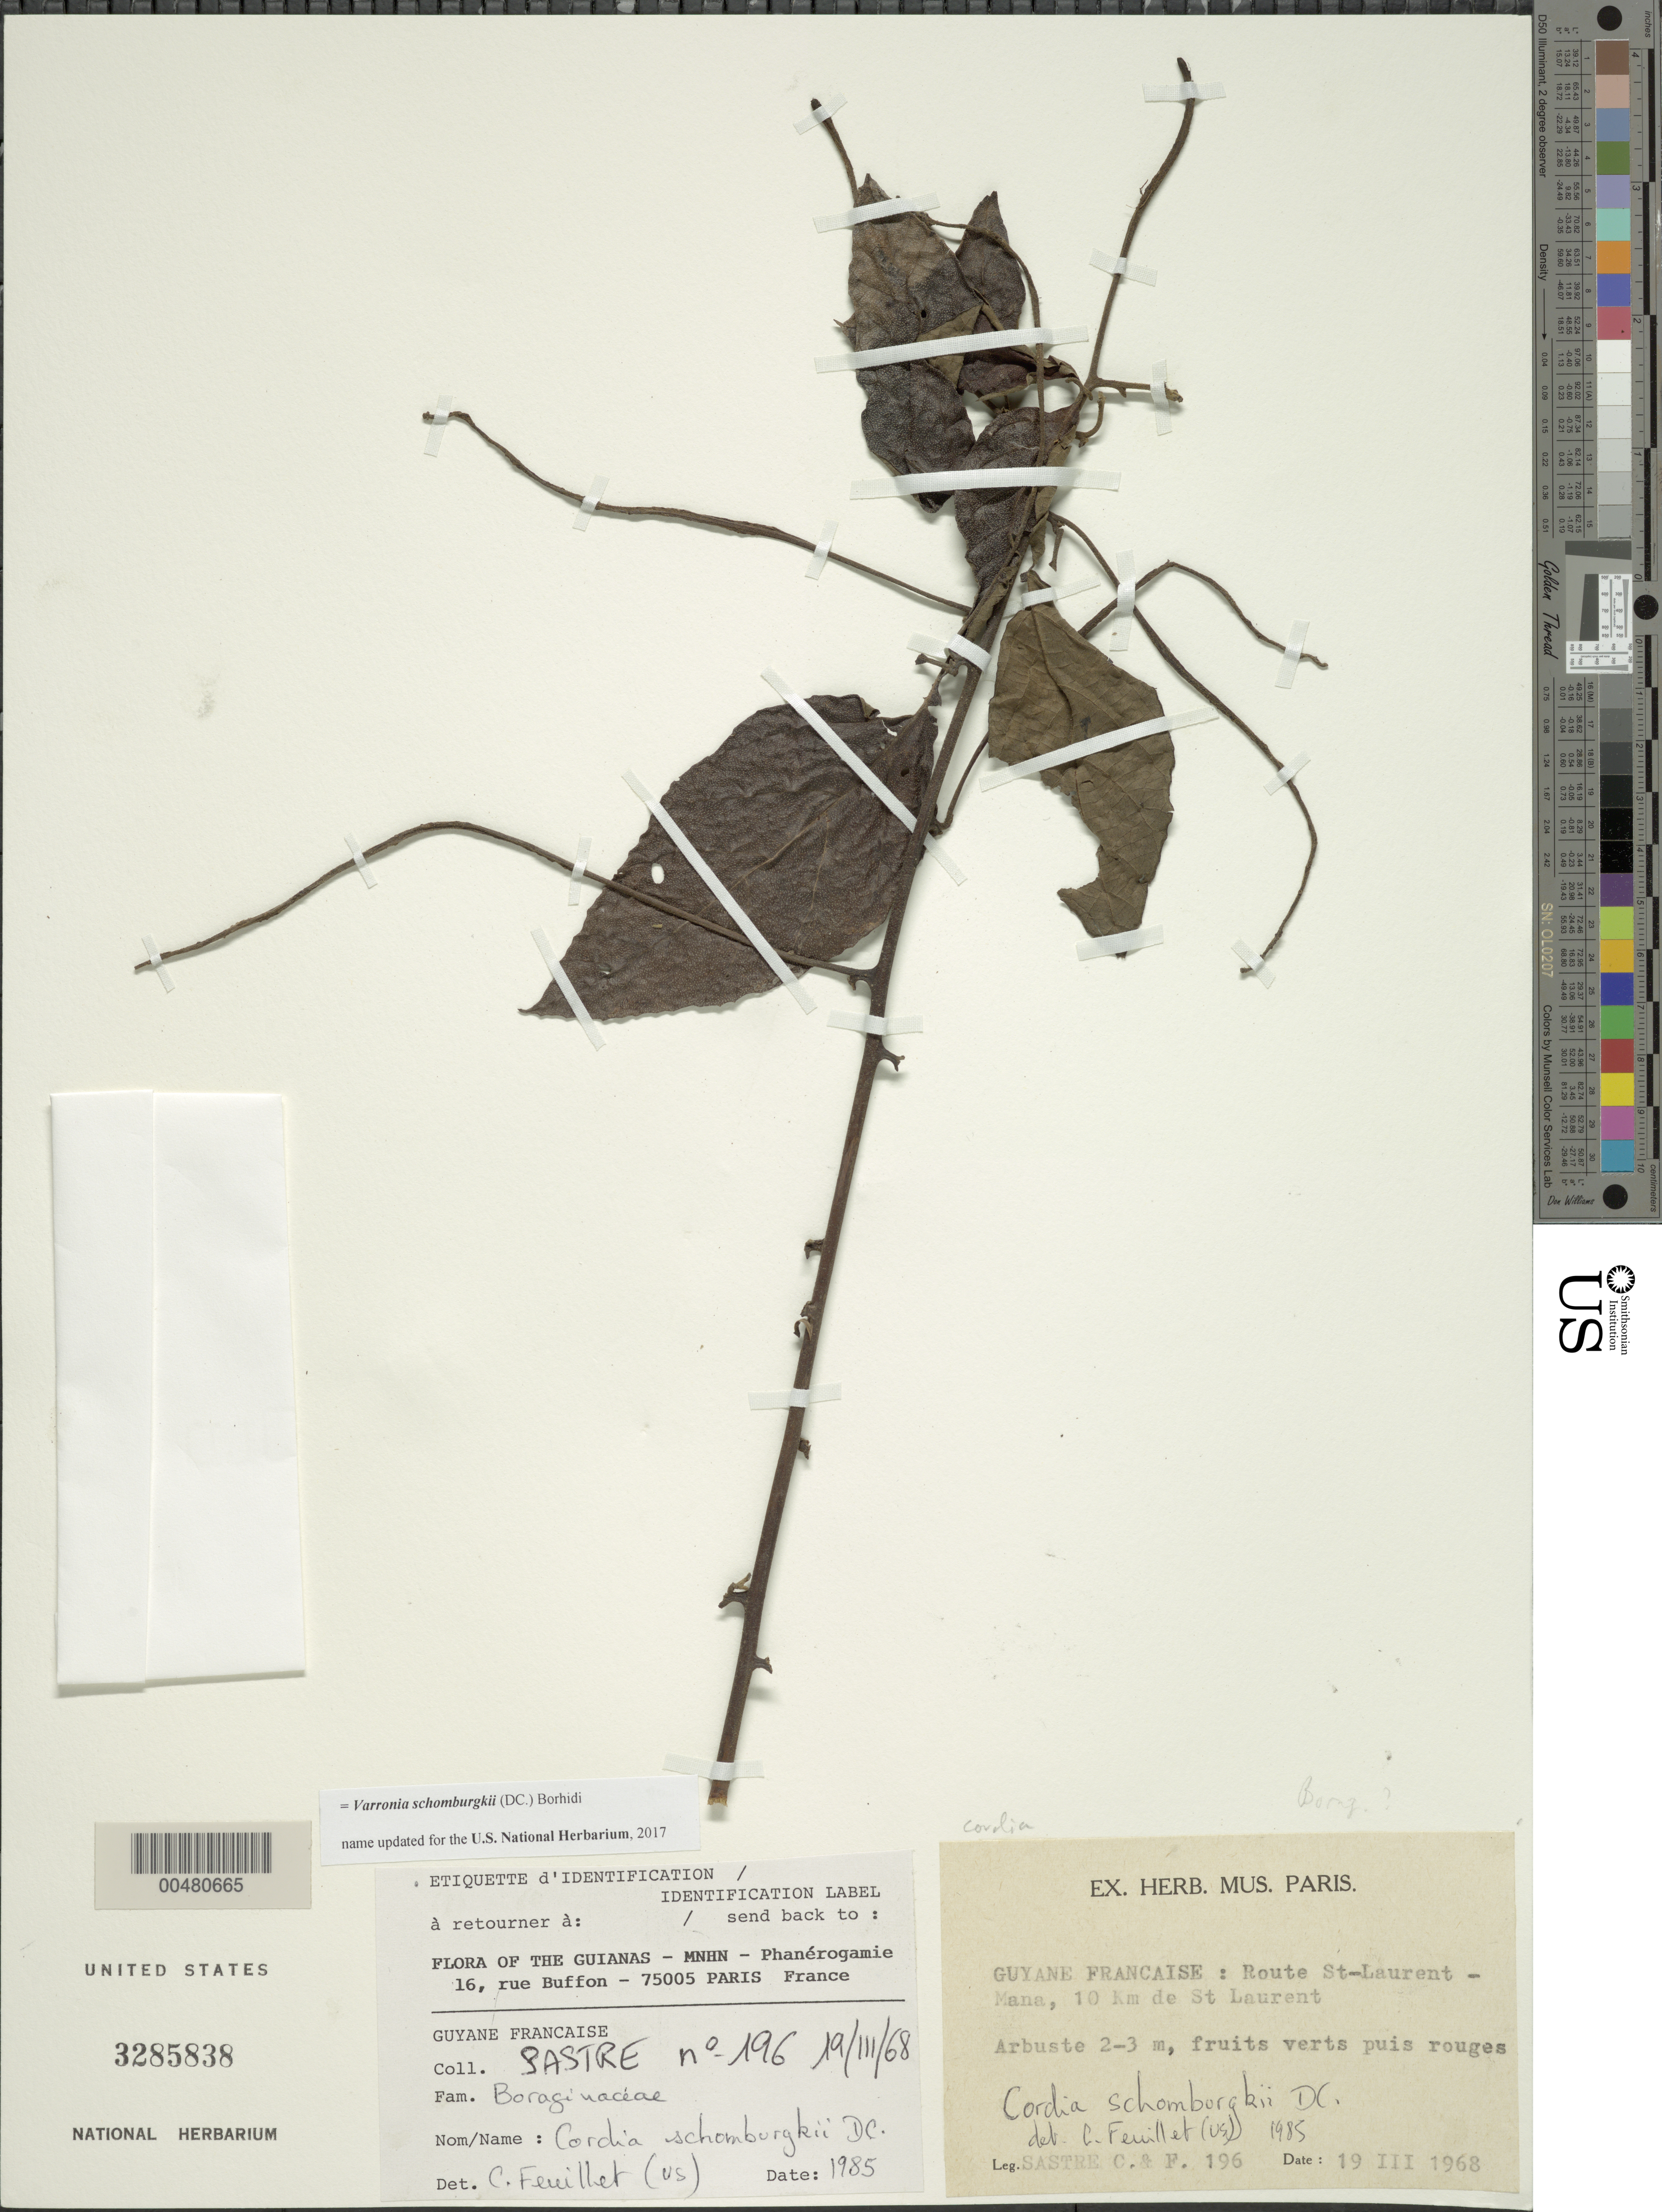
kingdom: Plantae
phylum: Tracheophyta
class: Magnoliopsida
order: Boraginales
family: Cordiaceae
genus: Varronia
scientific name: Varronia schomburgkii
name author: (DC.) Borhidi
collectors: C. Sastre & F. Sastre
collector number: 196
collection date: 1968-03-19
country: French Guiana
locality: Guyane Francaise, Route St. Laurent-Mana, 10 Km de St Laurent.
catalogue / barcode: US 3285838